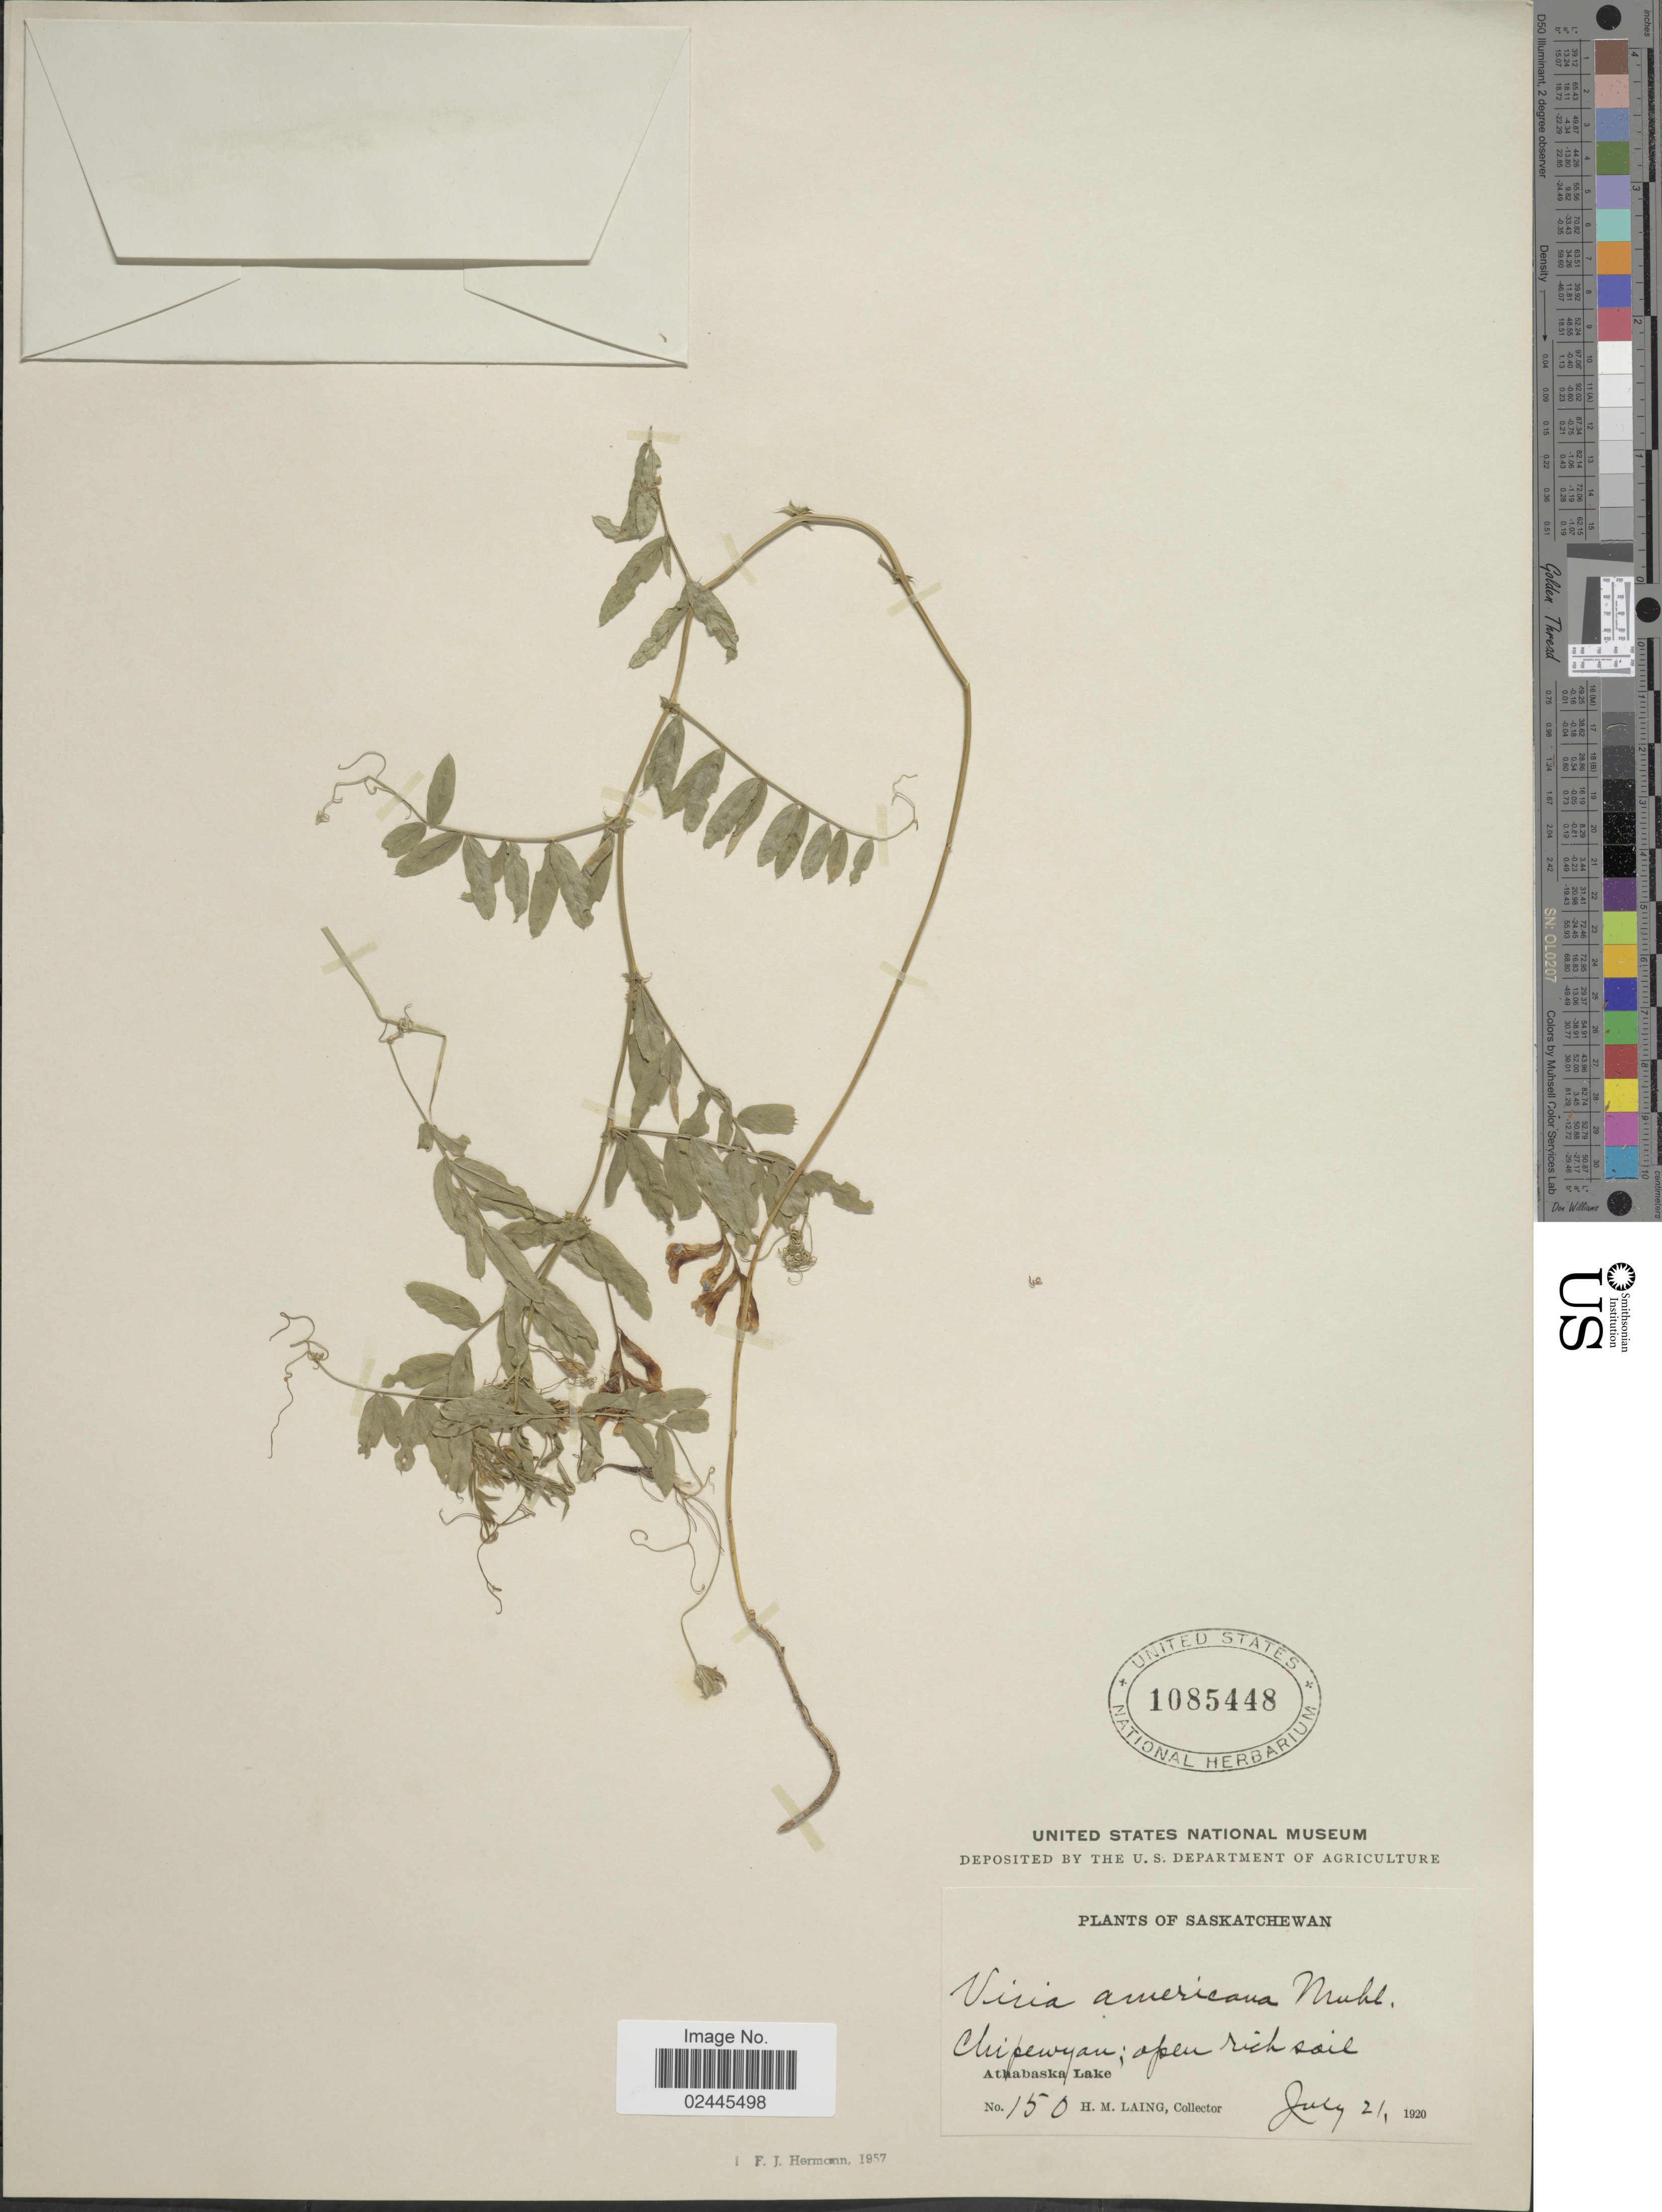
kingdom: Plantae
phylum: Tracheophyta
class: Magnoliopsida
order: Fabales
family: Fabaceae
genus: Vicia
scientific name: Vicia americana var. minor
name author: Hook.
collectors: H. Laing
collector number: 150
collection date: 1920-07-21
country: Canada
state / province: Saskatchewan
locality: Chipewyan; open rich soil, Athabaska Lake.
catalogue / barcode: US 1085448